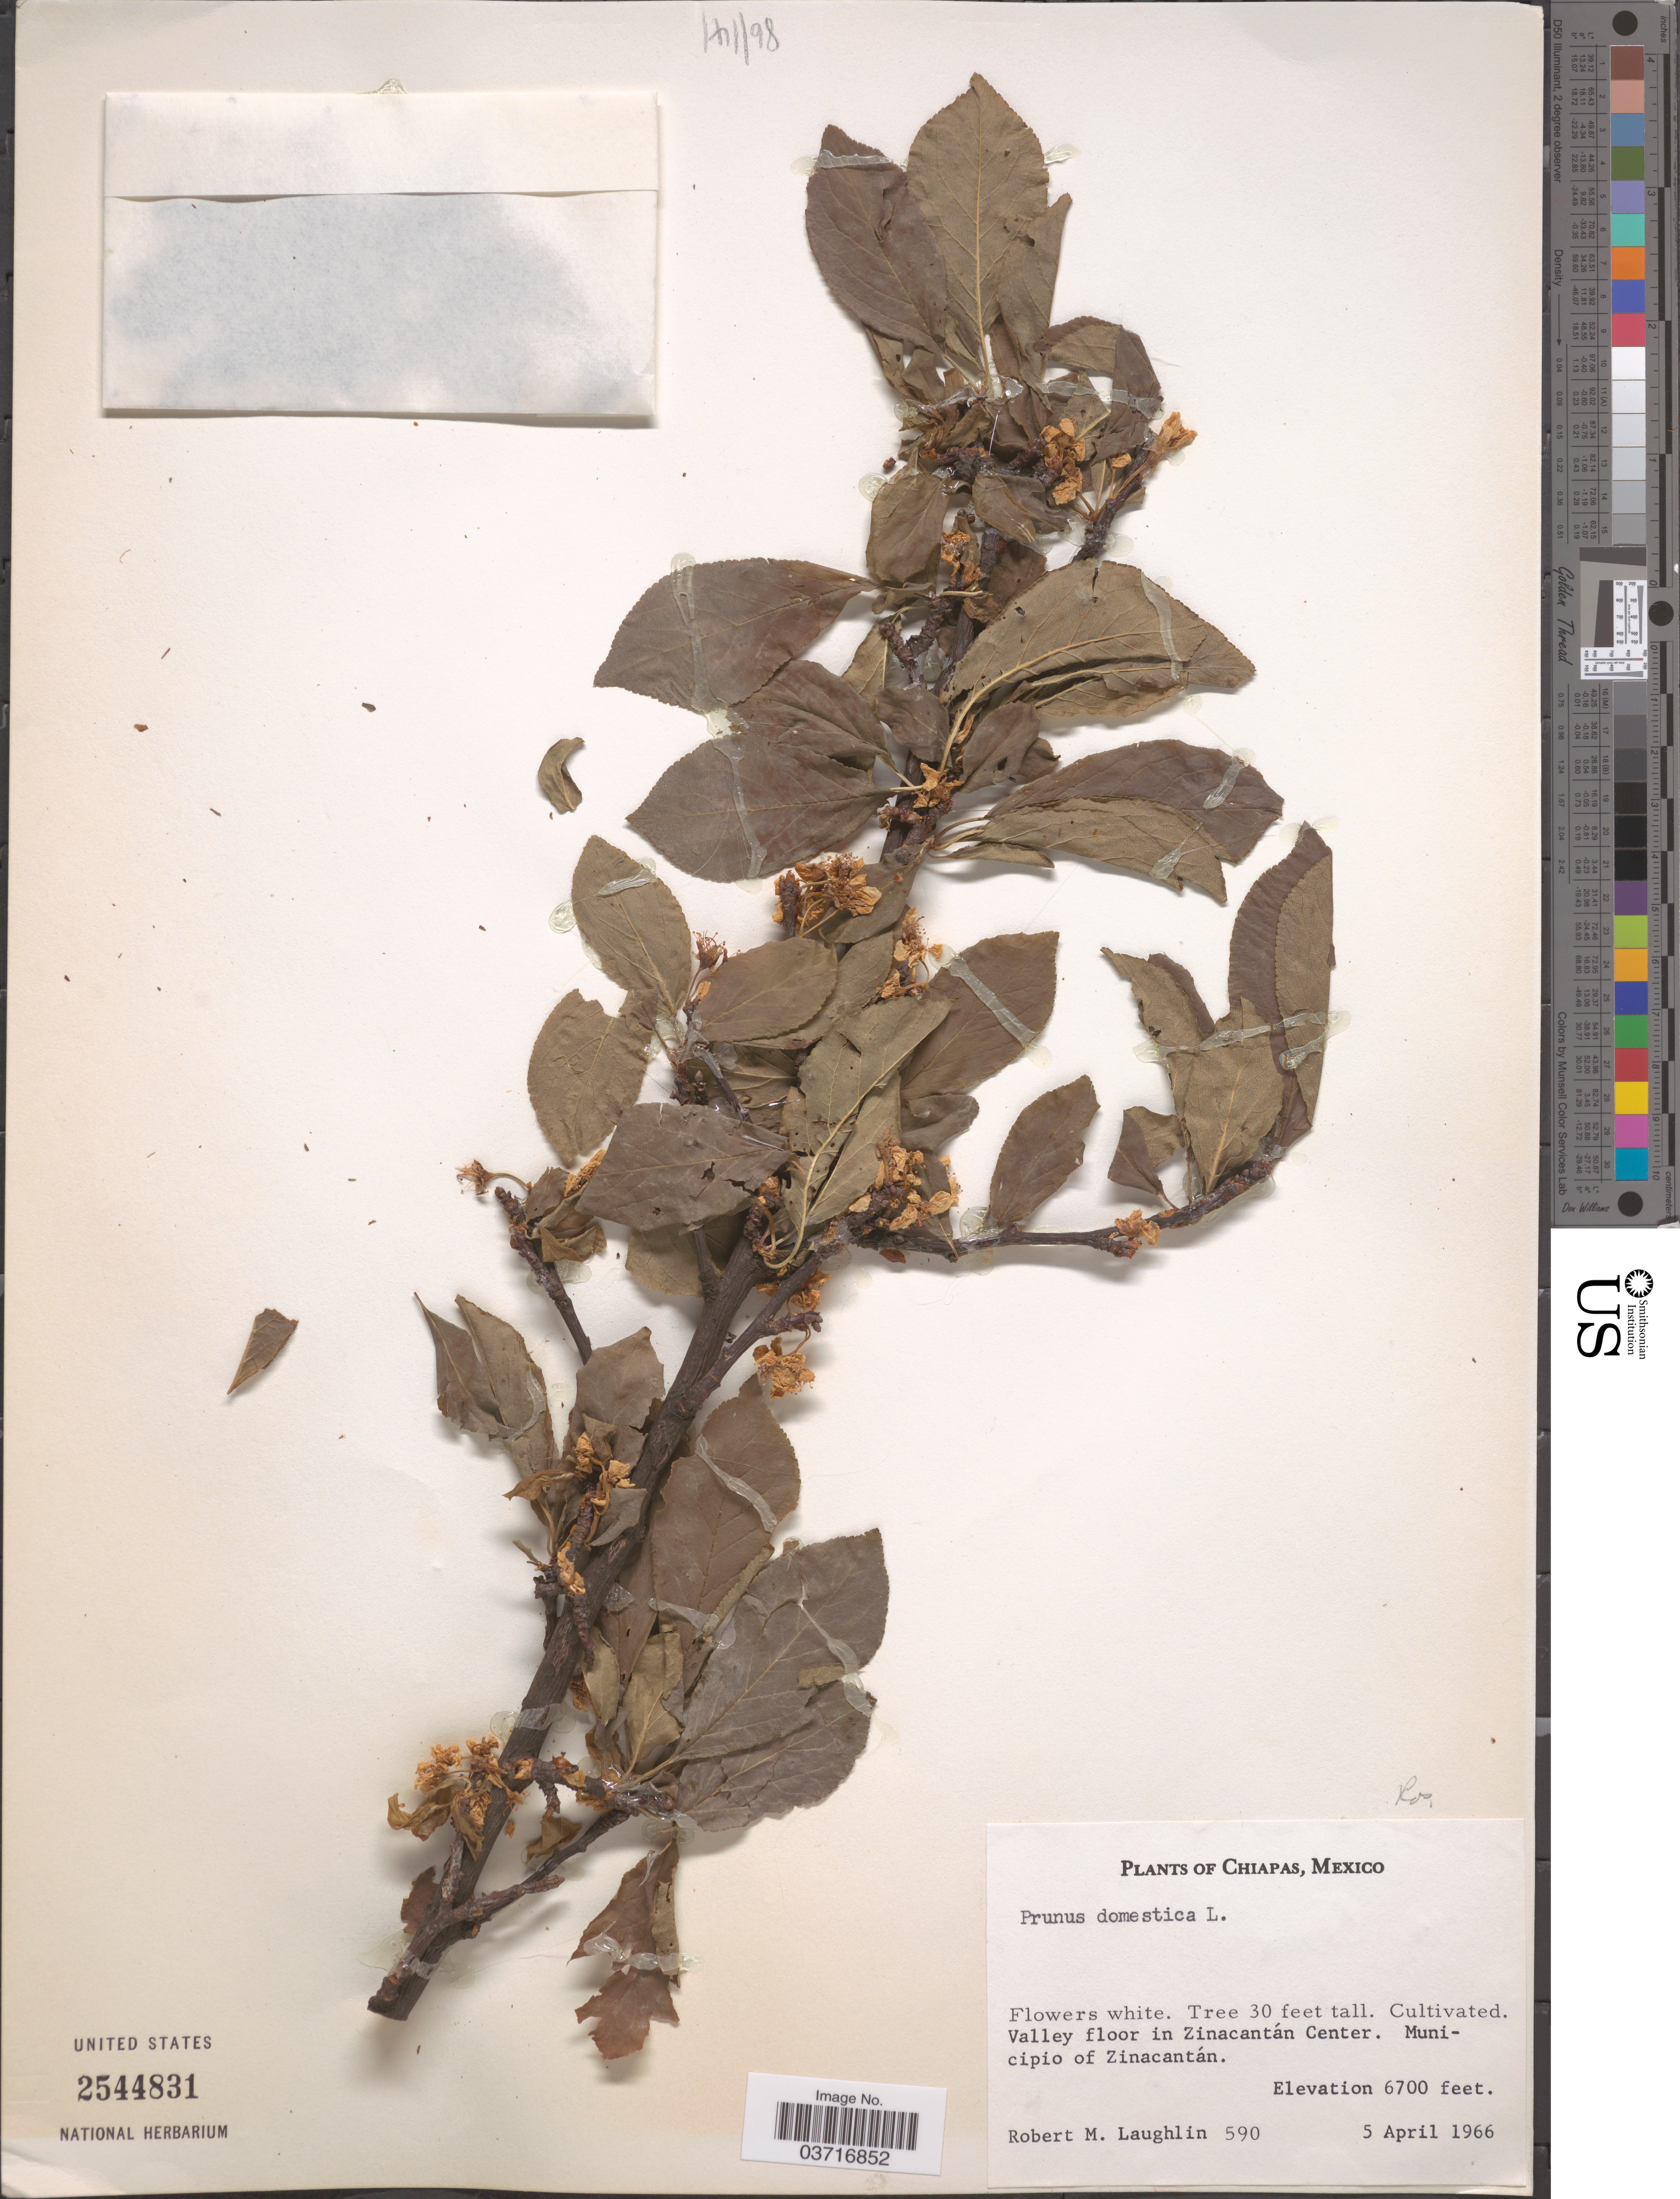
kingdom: Plantae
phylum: Tracheophyta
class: Magnoliopsida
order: Rosales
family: Rosaceae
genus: Prunus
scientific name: Prunus domestica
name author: L.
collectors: R. M. Laughlin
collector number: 590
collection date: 1966-04-05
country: Mexico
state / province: Chiapas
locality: Valley floor in Zinacantán Center. Municipio of Zinacantán.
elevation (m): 2042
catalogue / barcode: US 2544831